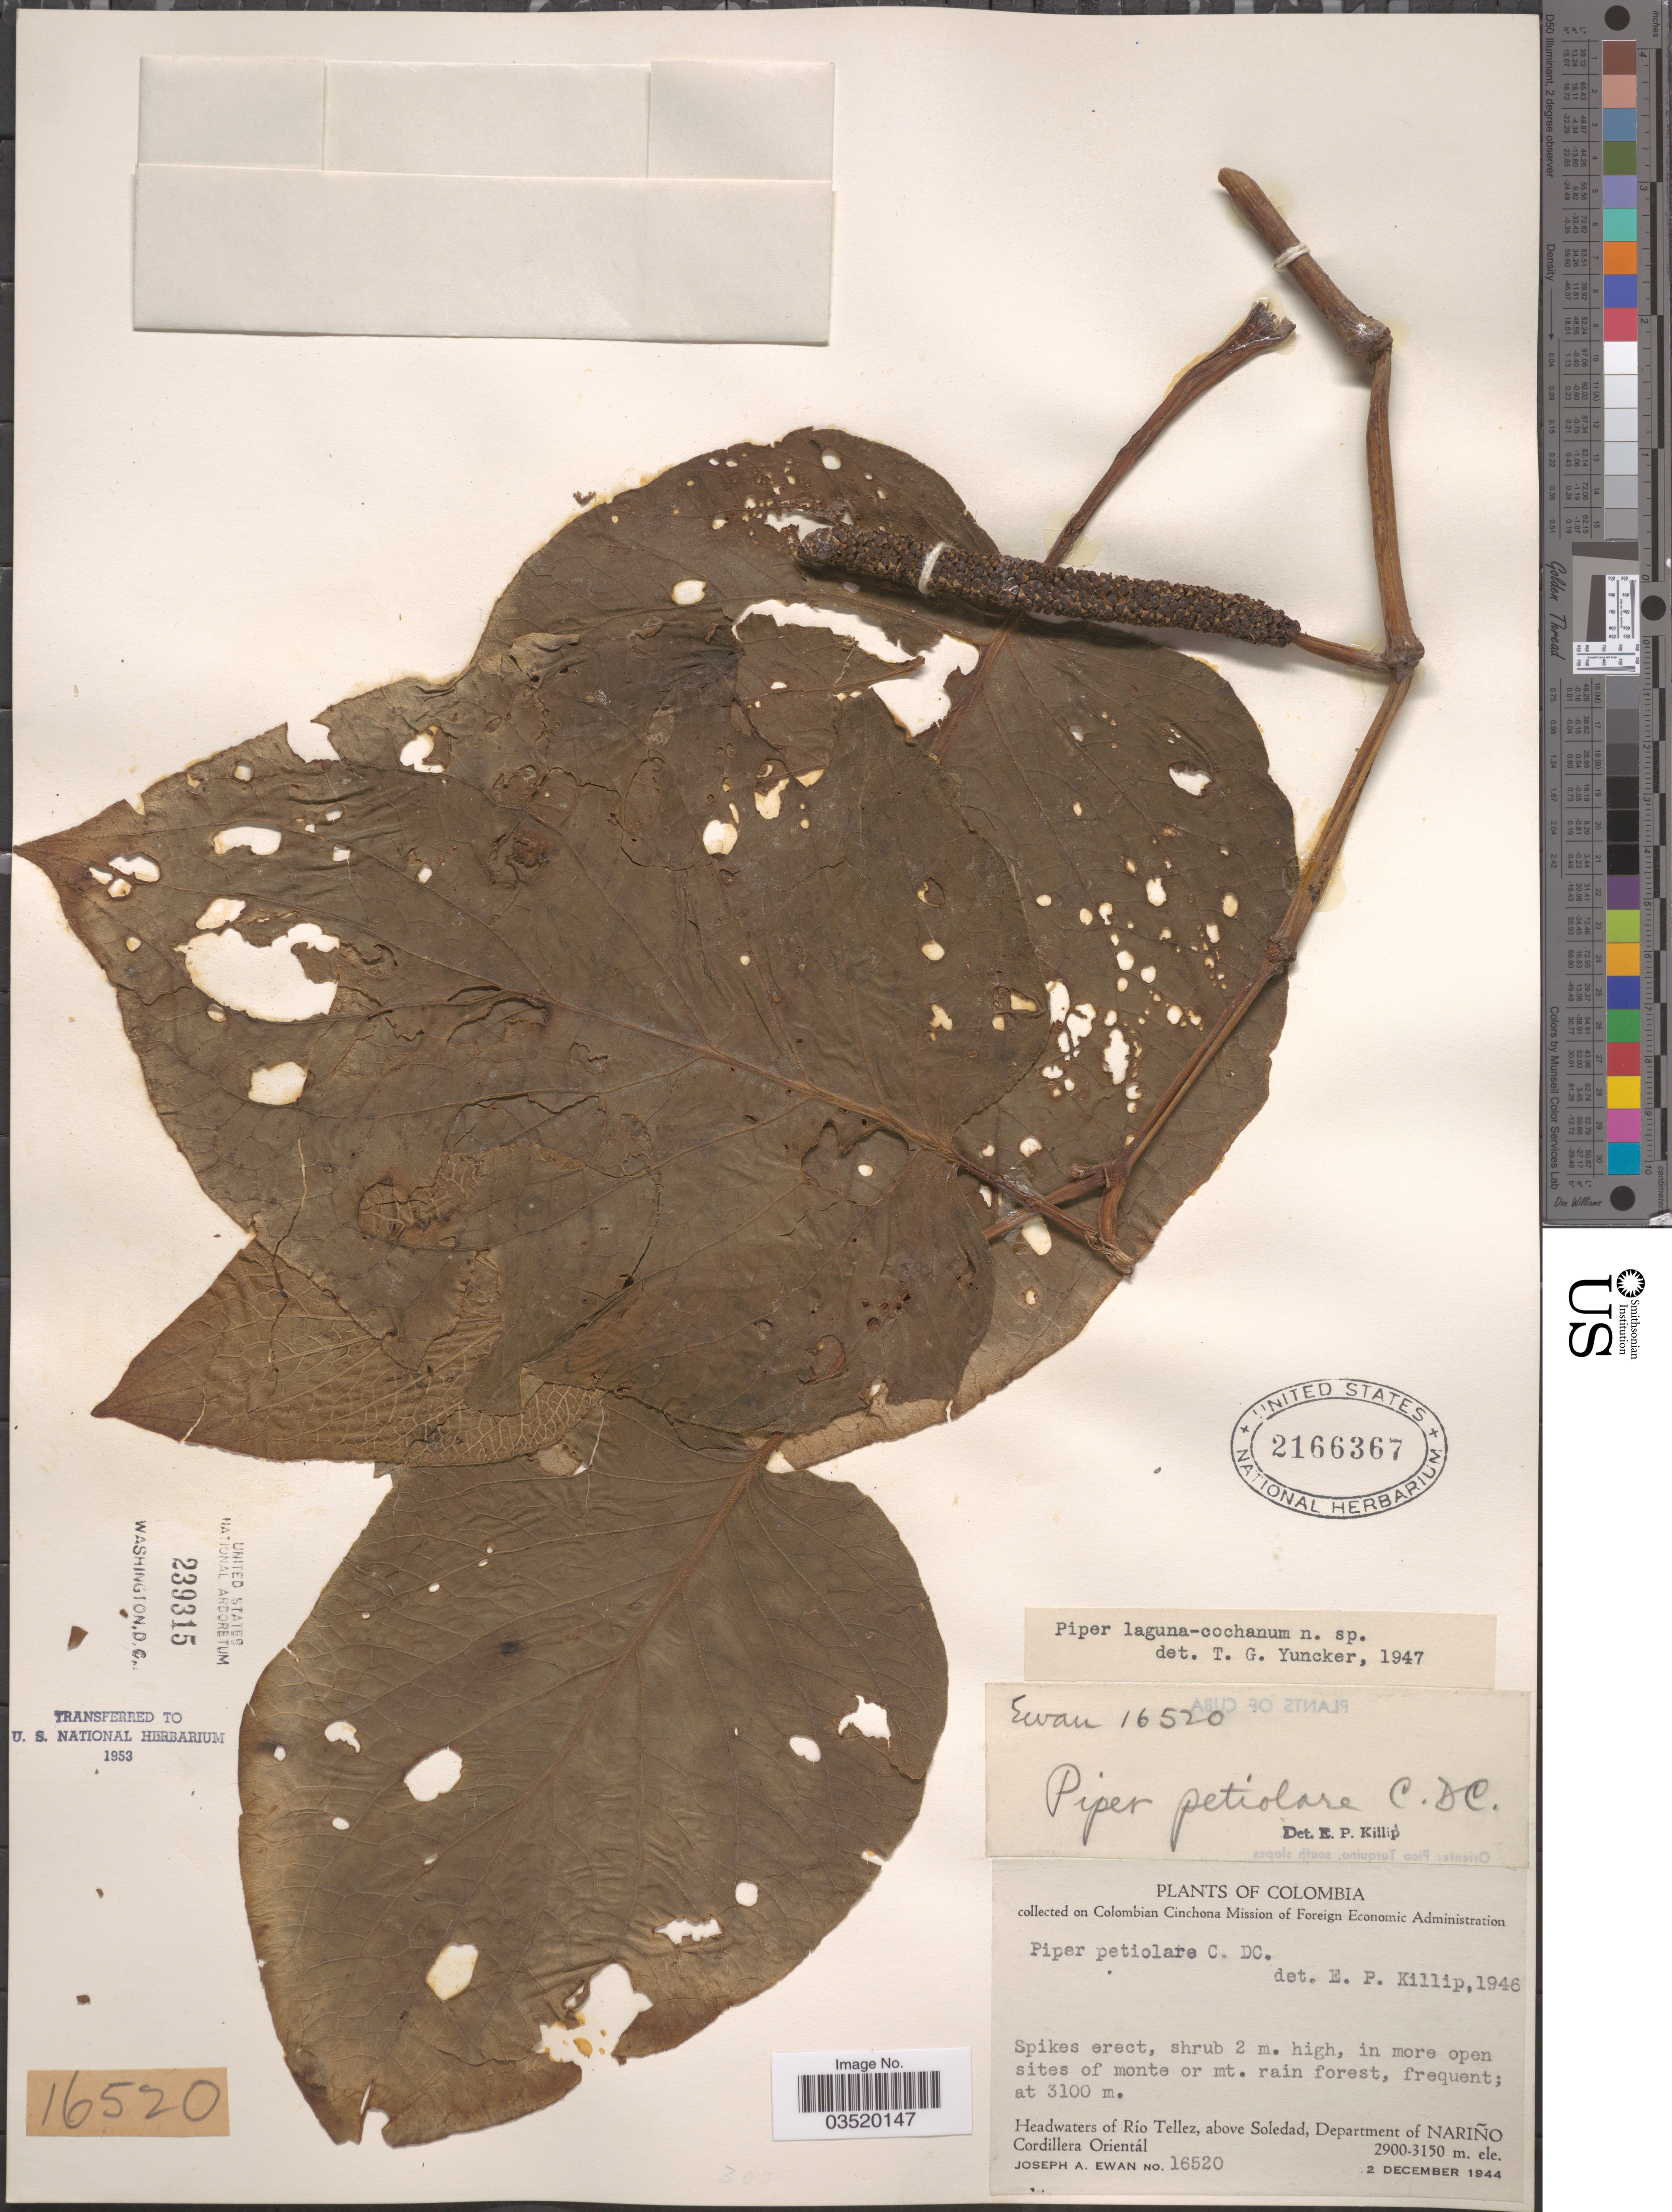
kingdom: Plantae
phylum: Tracheophyta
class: Magnoliopsida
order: Piperales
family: Piperaceae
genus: Piper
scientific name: Piper laguna-cochanum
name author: Trel. & Yunck.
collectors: J. A. Ewan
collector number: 16520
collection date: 1944-12-02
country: Colombia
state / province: Nariño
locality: Headwaters of Río Telles, above Soledad, Department of Nariño. Cordillera Orientál.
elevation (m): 2900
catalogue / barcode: US 2166367